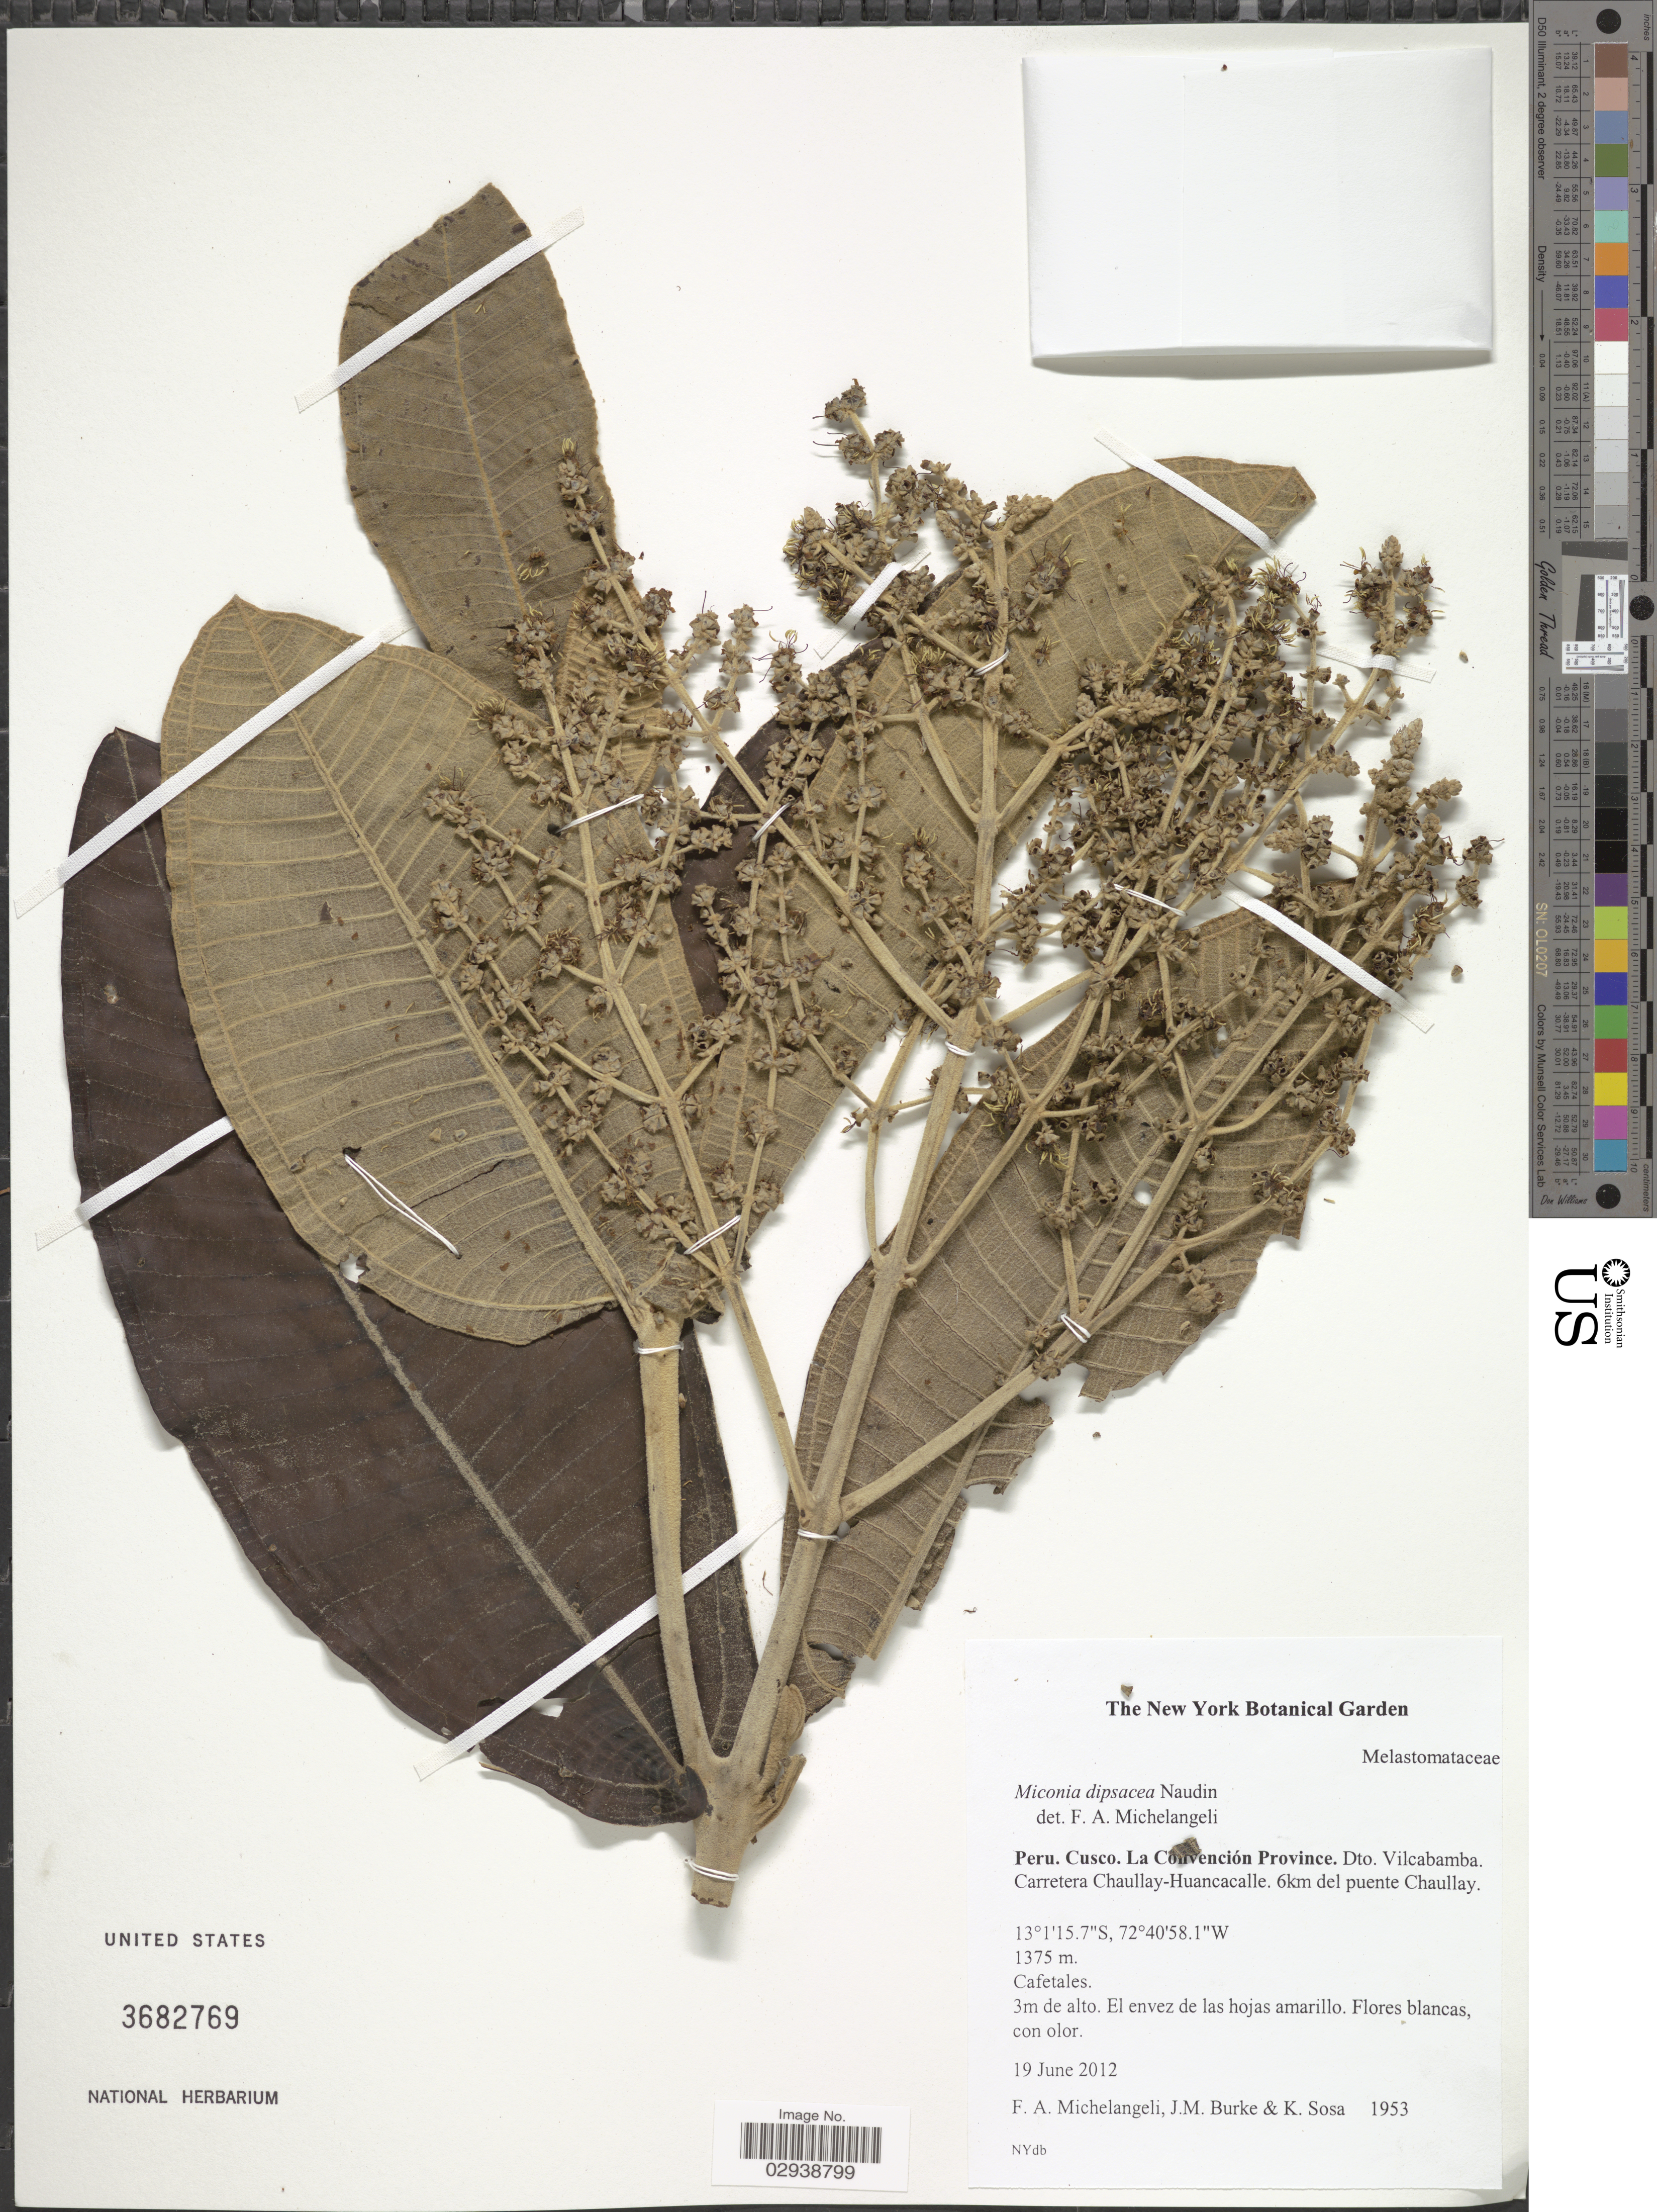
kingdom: Plantae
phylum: Tracheophyta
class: Magnoliopsida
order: Myrtales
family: Melastomataceae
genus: Miconia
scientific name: Miconia dipsacea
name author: Naudin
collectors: F. A. Michelangeli, Jac. M. Burke & K. Sosa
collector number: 1953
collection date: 2012-06-19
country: Peru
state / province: Cusco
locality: La Convención Province, Dto. Vilcabamba, Carretera Chaulley-Huancacalle, 6km del puente Chaullay.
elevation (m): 1375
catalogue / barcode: US 3682769